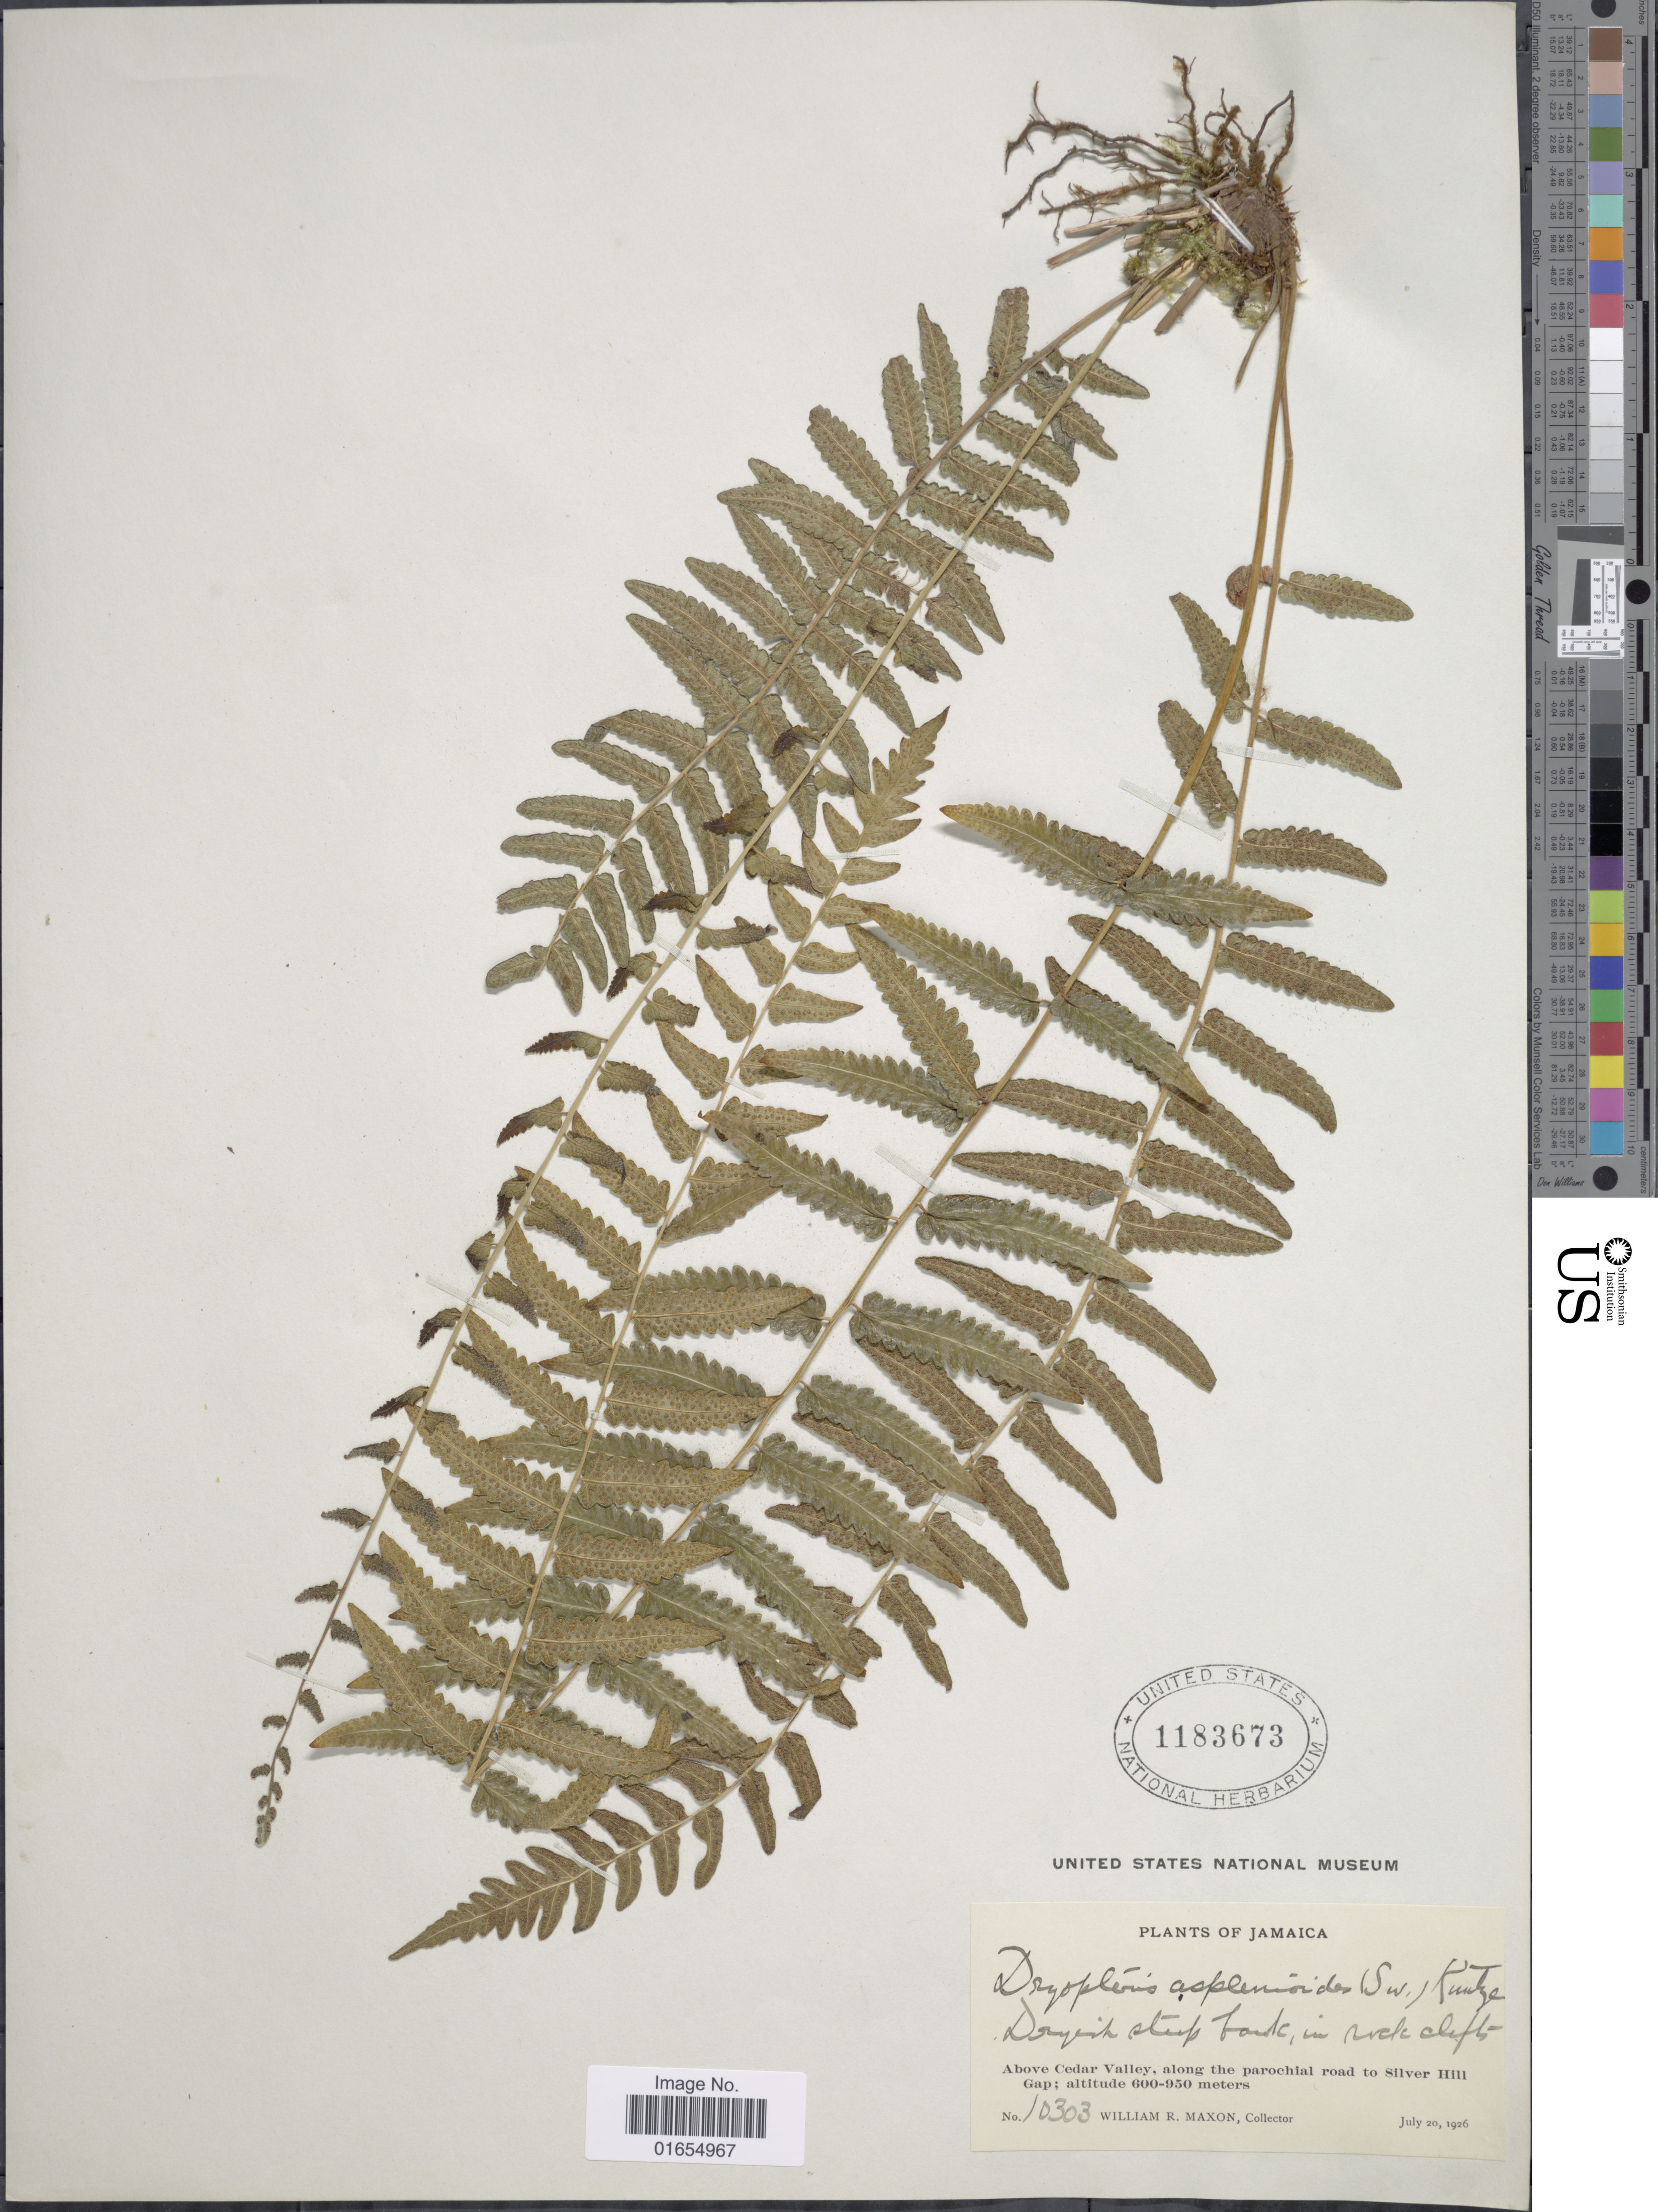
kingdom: Plantae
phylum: Tracheophyta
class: Polypodiopsida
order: Polypodiales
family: Thelypteridaceae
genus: Goniopteris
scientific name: Goniopteris retroflexa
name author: (L.) Pic. Serm.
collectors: W. R. Maxon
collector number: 10303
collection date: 1926-07-20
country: Jamaica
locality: Above Cedar Valley, along the parochial road to Silver Hill Gap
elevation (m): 600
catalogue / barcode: US 1183673